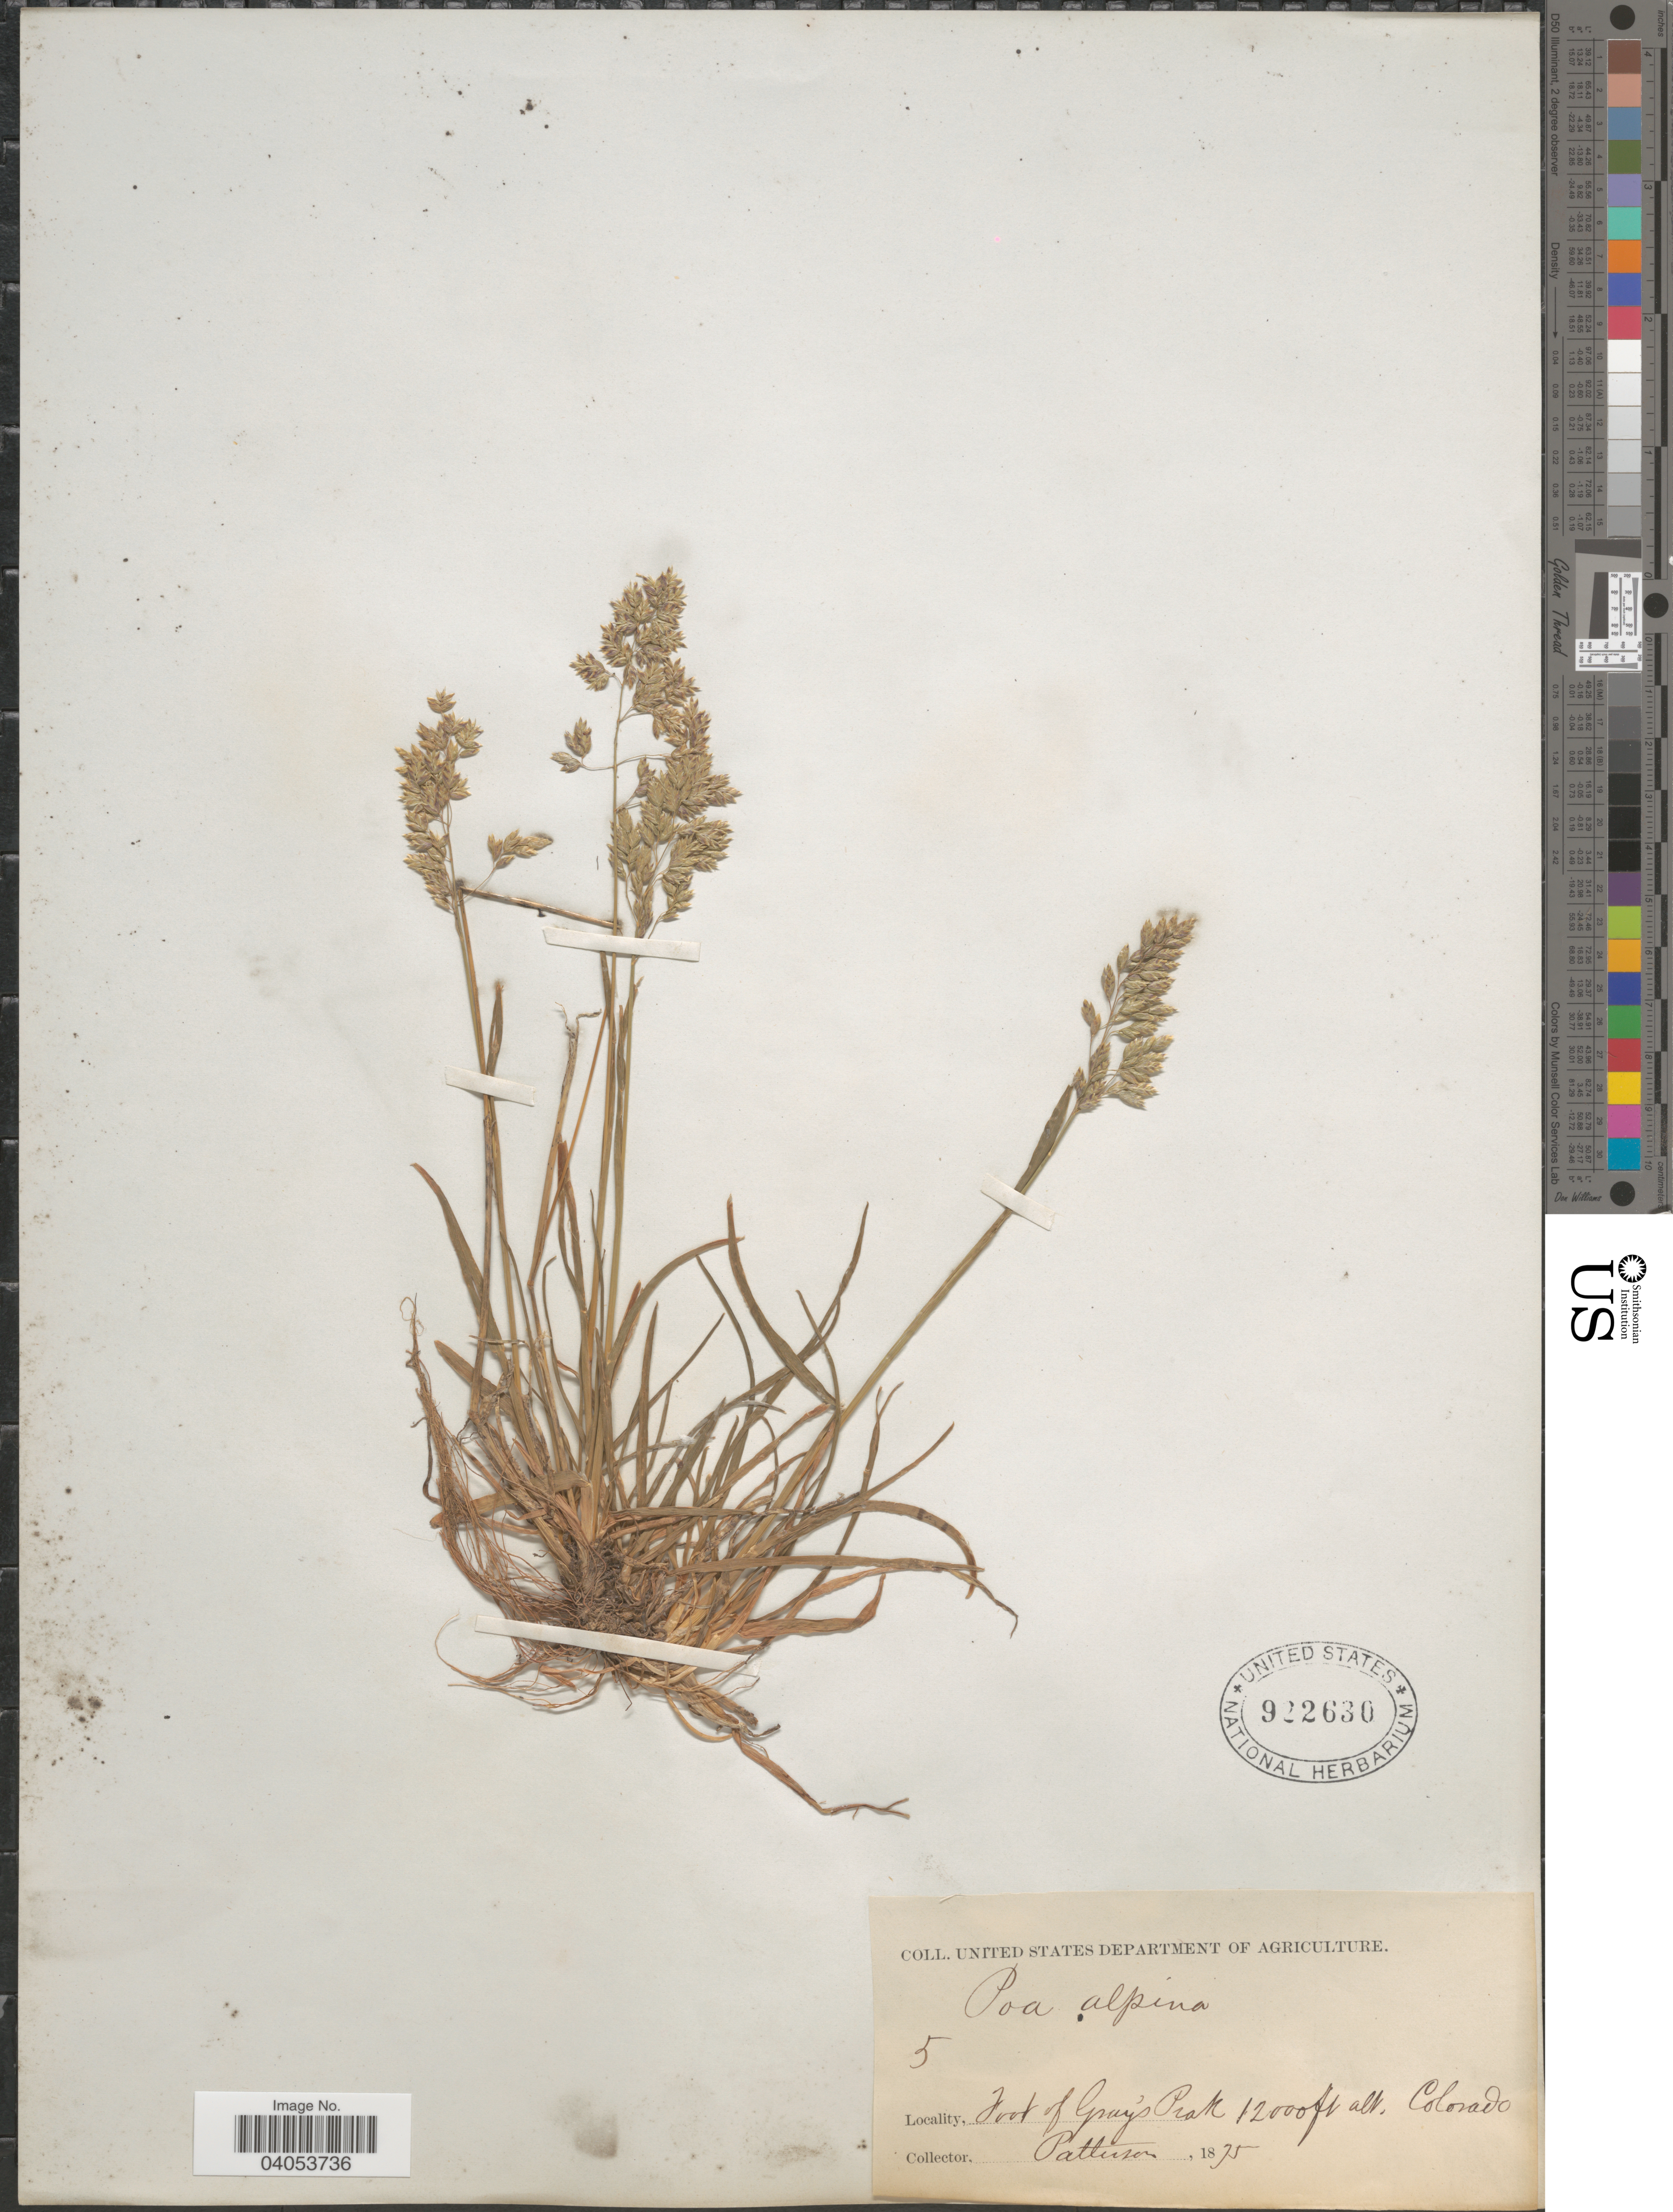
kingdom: Plantae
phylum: Tracheophyta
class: Liliopsida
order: Poales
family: Poaceae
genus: Poa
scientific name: Poa alpina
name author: L.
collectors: -. Patterson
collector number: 5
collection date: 1875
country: United States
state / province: Colorado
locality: Foot of Gray's Peak.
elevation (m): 3658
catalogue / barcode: US 922630